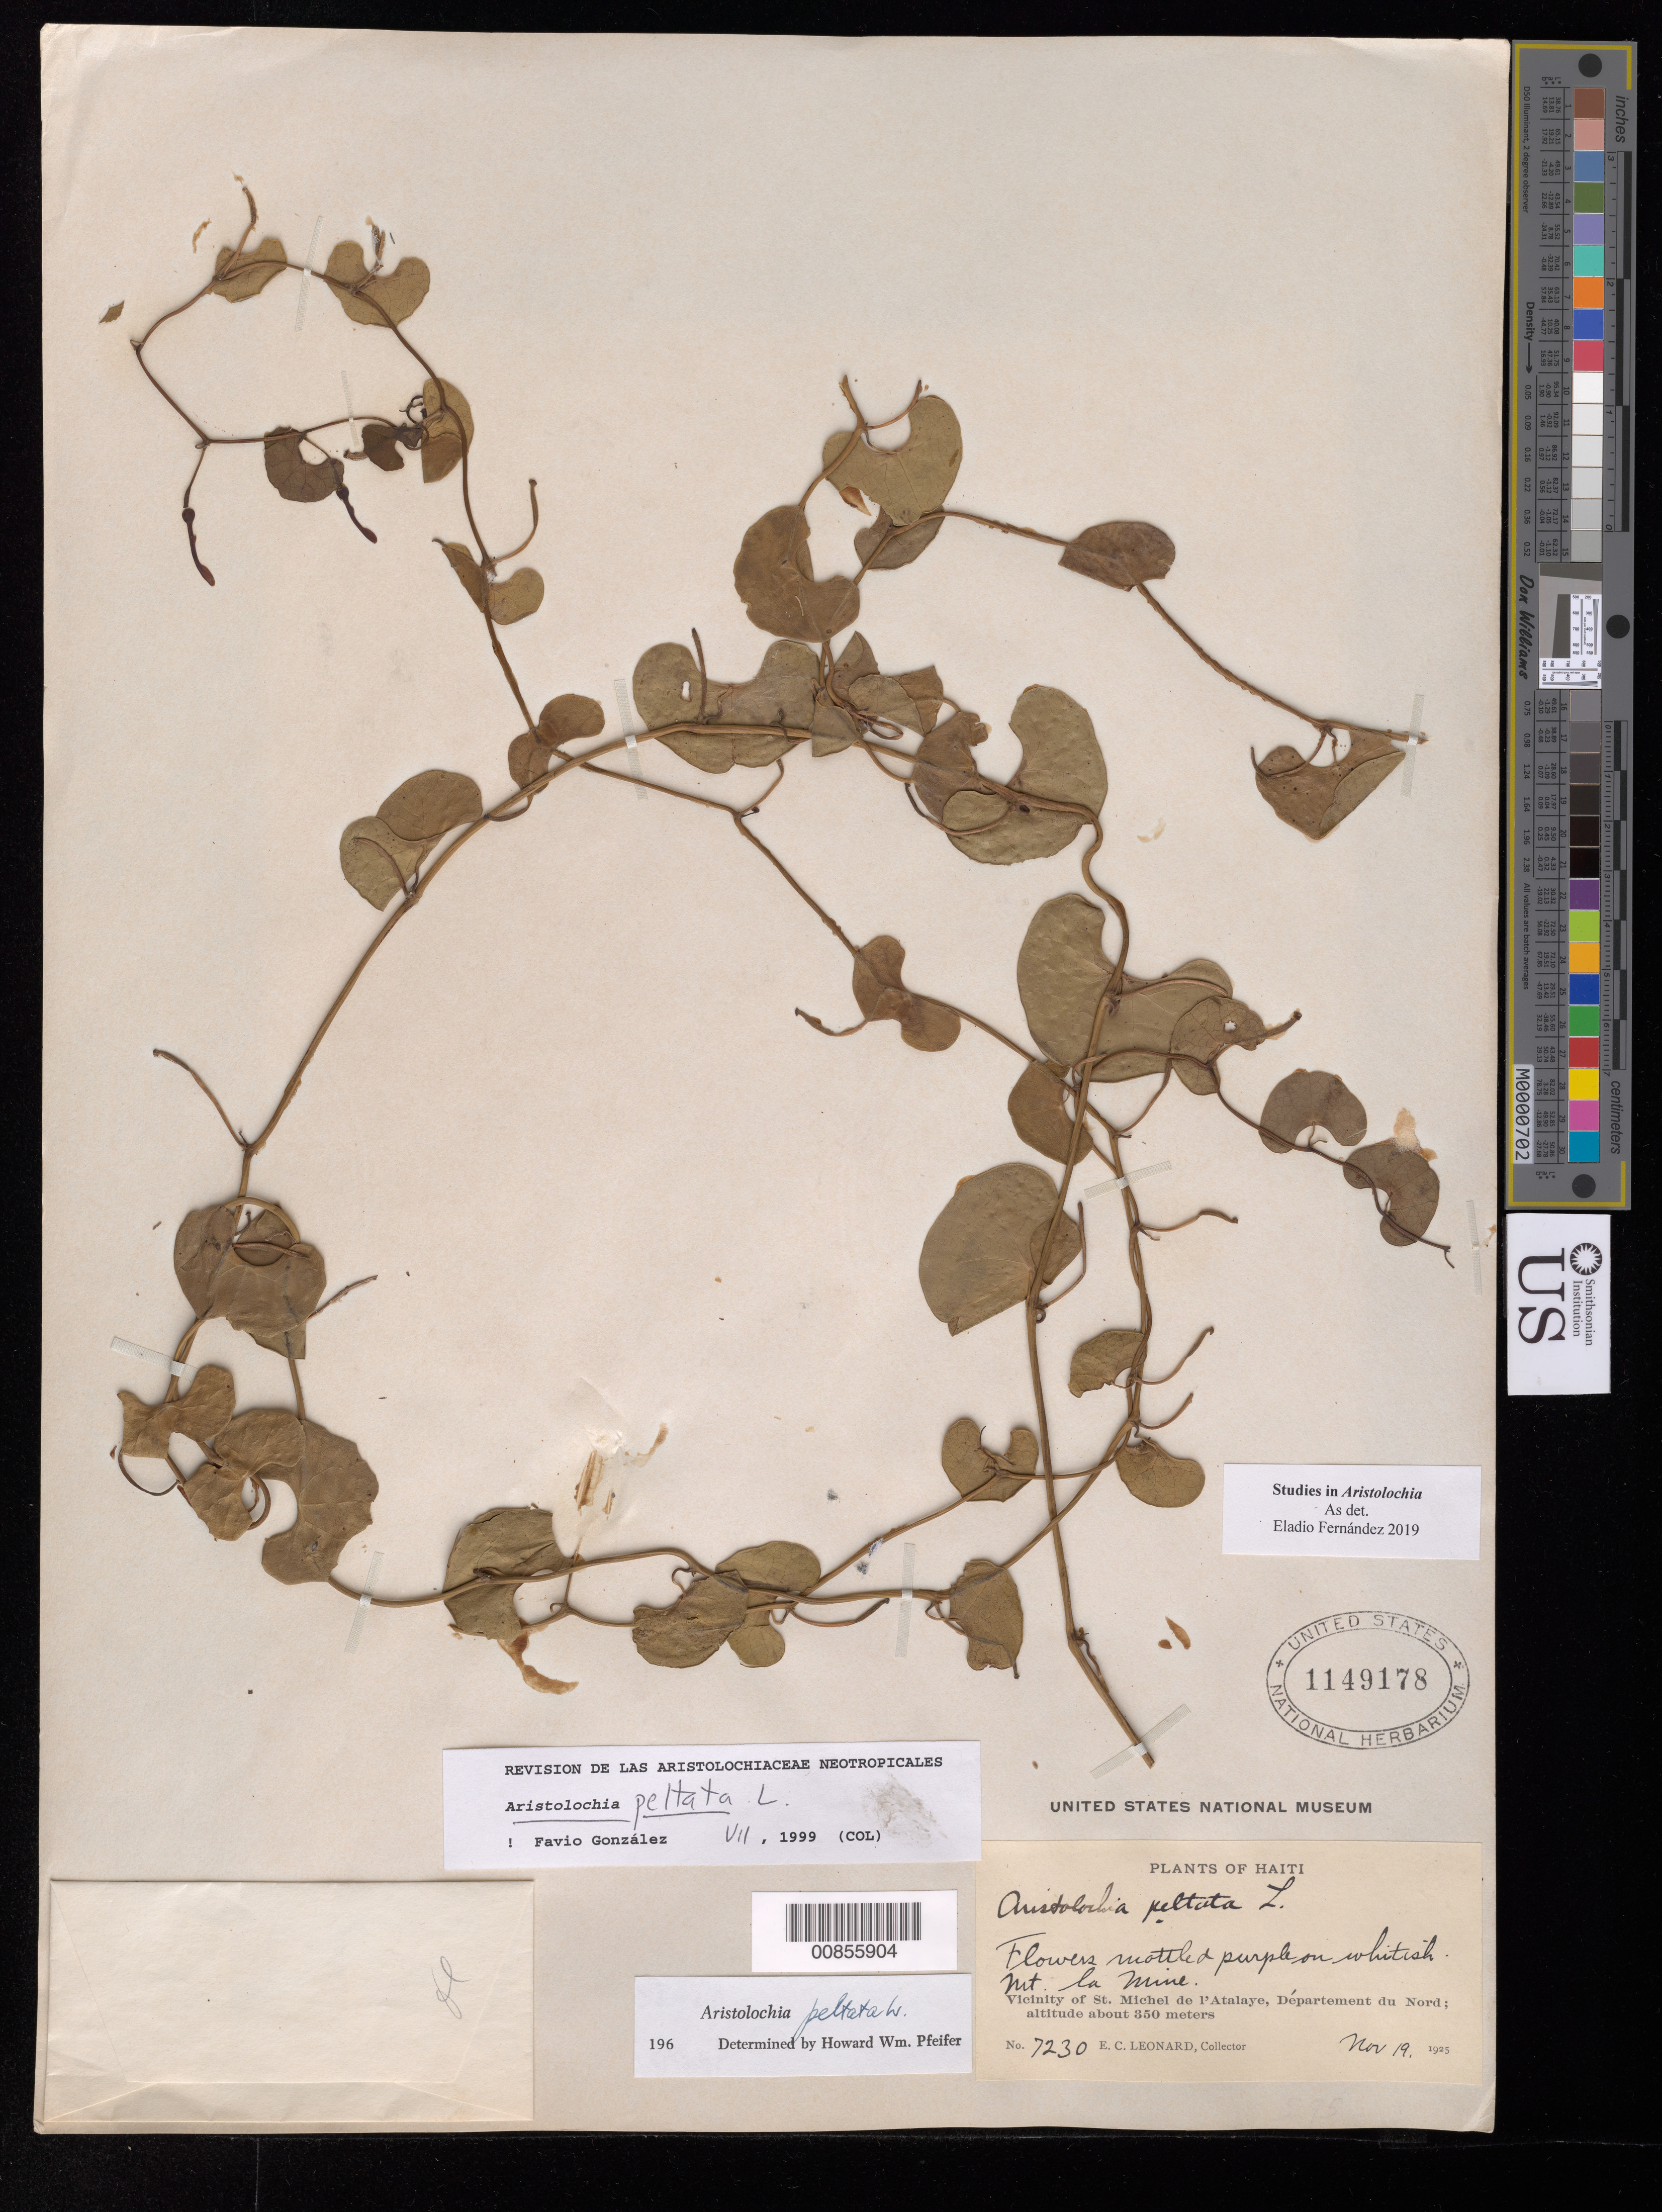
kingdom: Plantae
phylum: Tracheophyta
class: Magnoliopsida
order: Piperales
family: Aristolochiaceae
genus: Aristolochia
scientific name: Aristolochia peltata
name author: L.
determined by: González, F., (COL), Universidad Nacional de Colombia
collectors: E. C. Leonard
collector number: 7230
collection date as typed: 19 Nov 1925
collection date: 1925-11-19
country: Haiti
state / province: Nord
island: Hispaniola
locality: Vicinity of St. Michel de l'Atalaye. Mt. la Mine.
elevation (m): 350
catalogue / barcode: US 1149178